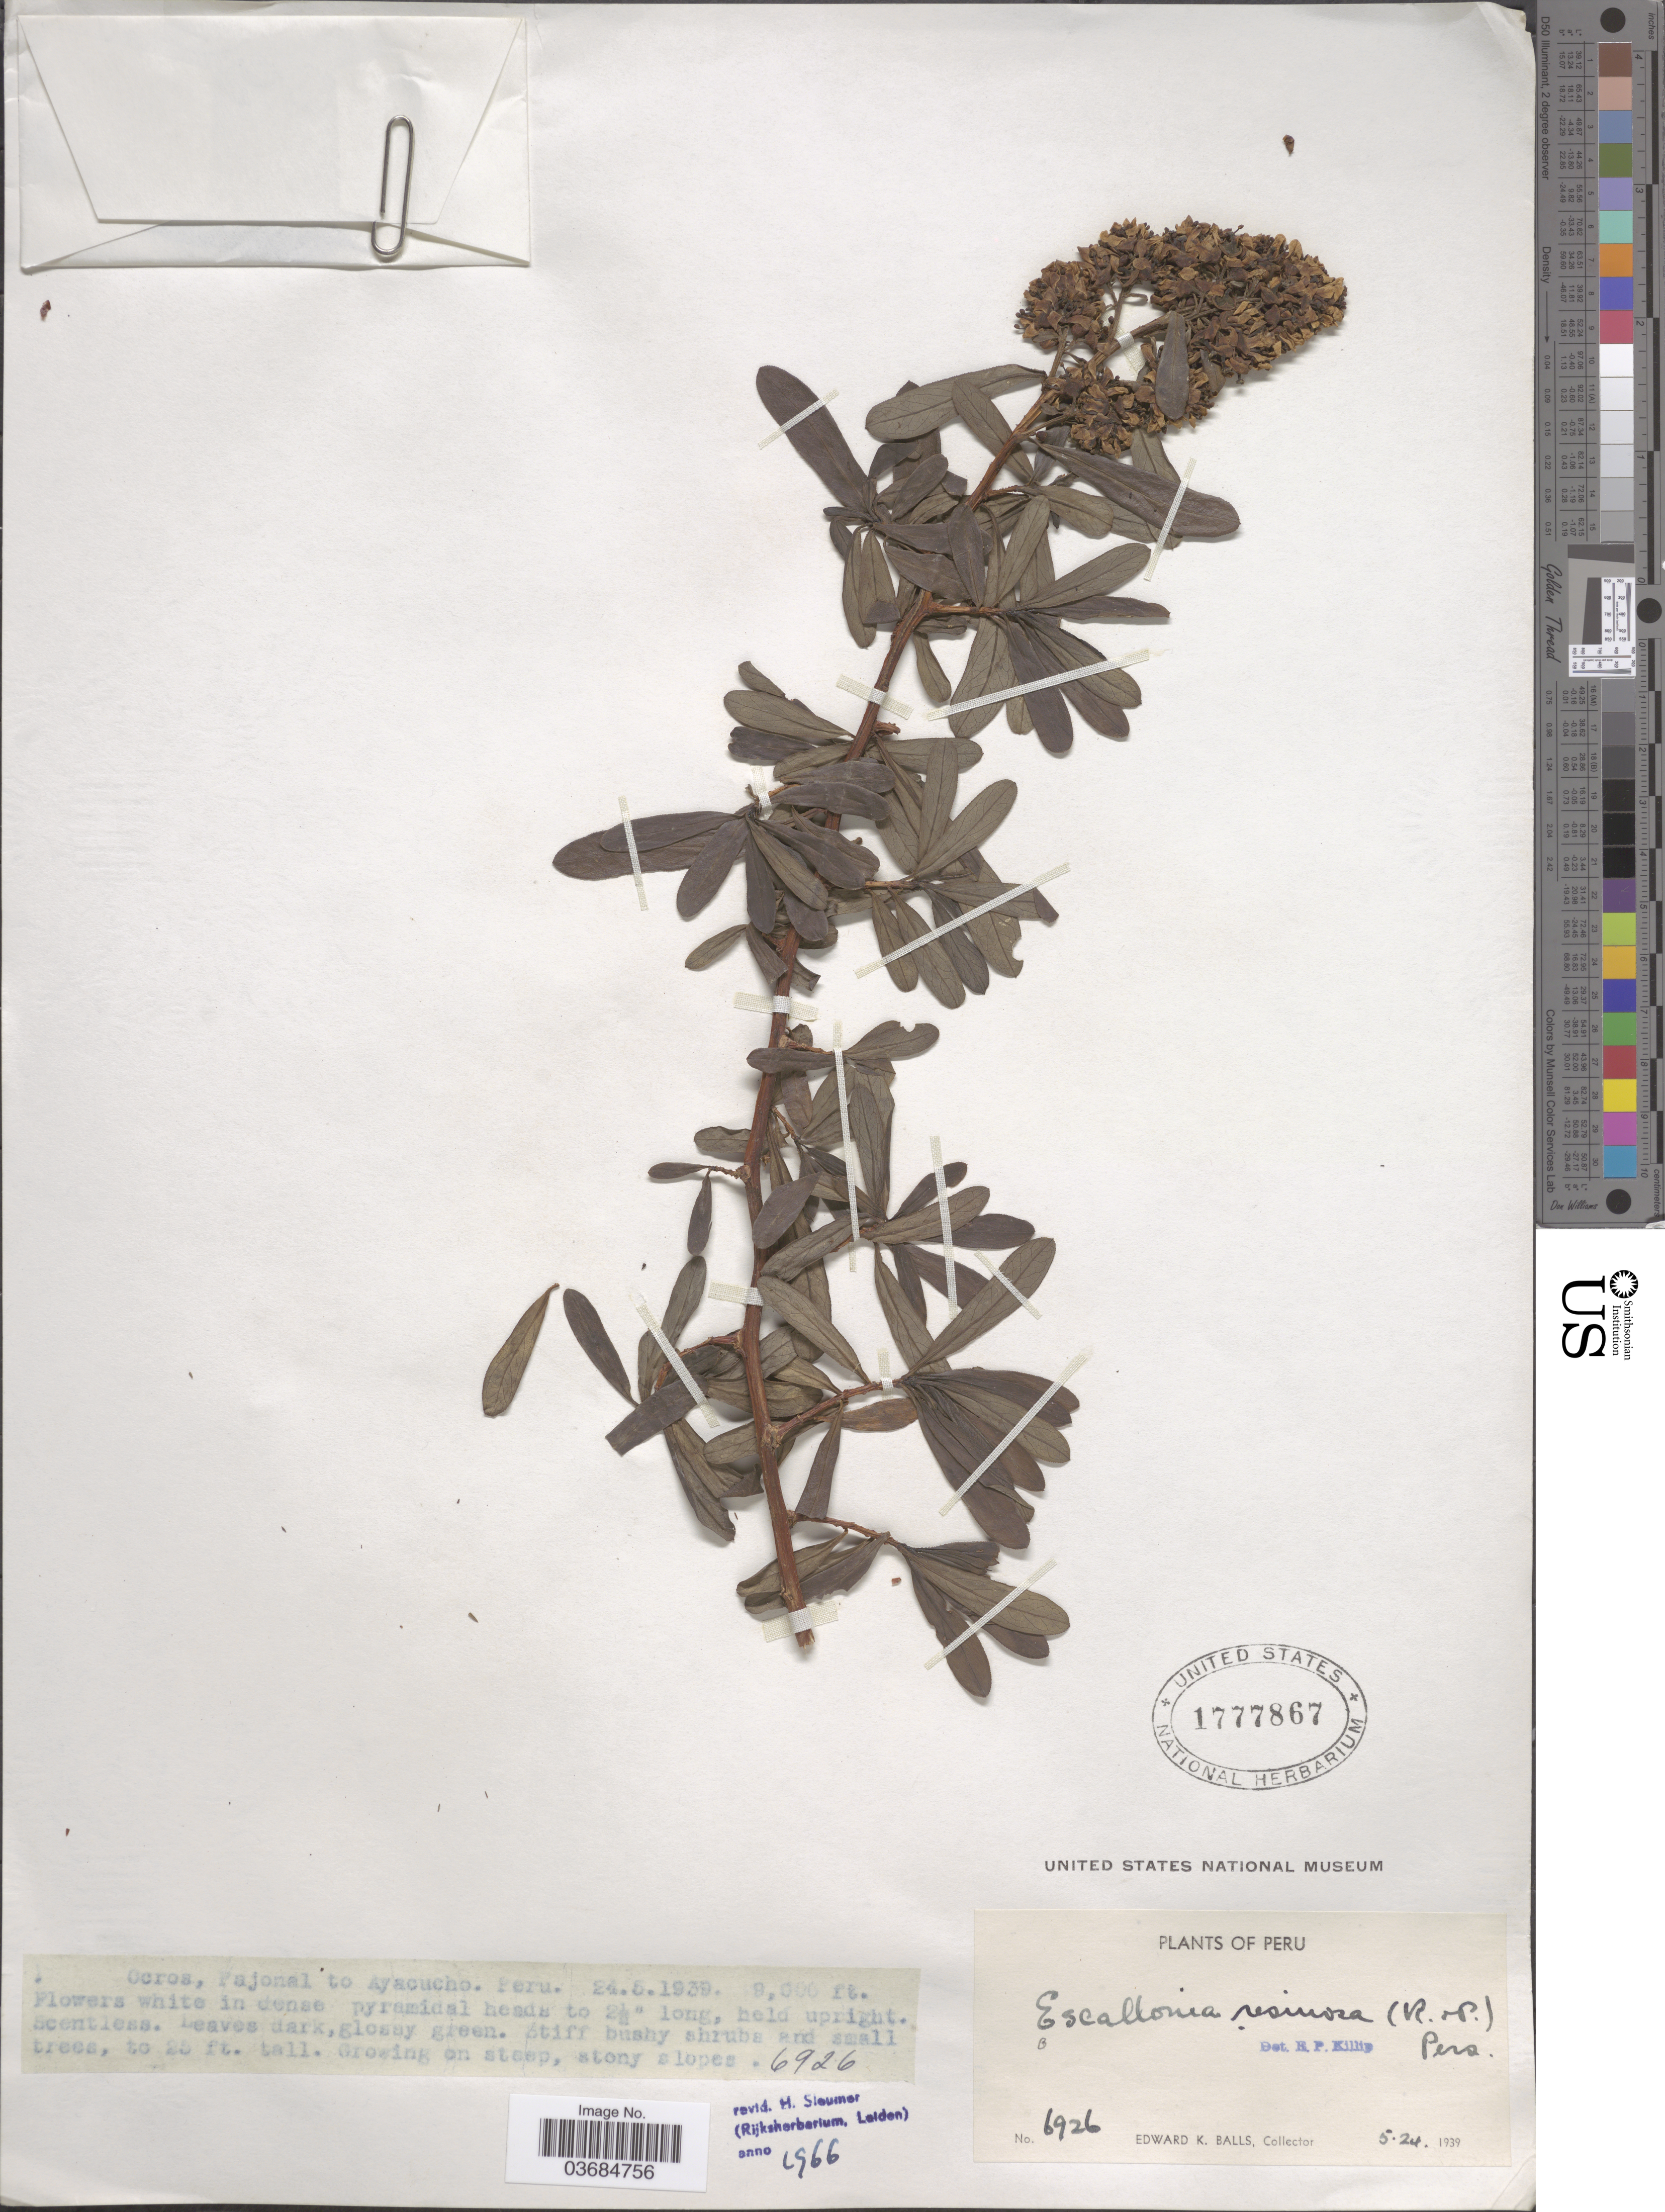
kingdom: Plantae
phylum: Tracheophyta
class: Magnoliopsida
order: Escalloniales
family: Escalloniaceae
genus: Escallonia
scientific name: Escallonia resinosa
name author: (Ruiz & Pav.) Pers.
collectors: E. K. Balls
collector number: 6926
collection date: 1939-05-24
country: Peru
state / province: Ayacucho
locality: Ocros, Pajonal to Ayacucho. On steep, stony slopes.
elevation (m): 2743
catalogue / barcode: US 1777867